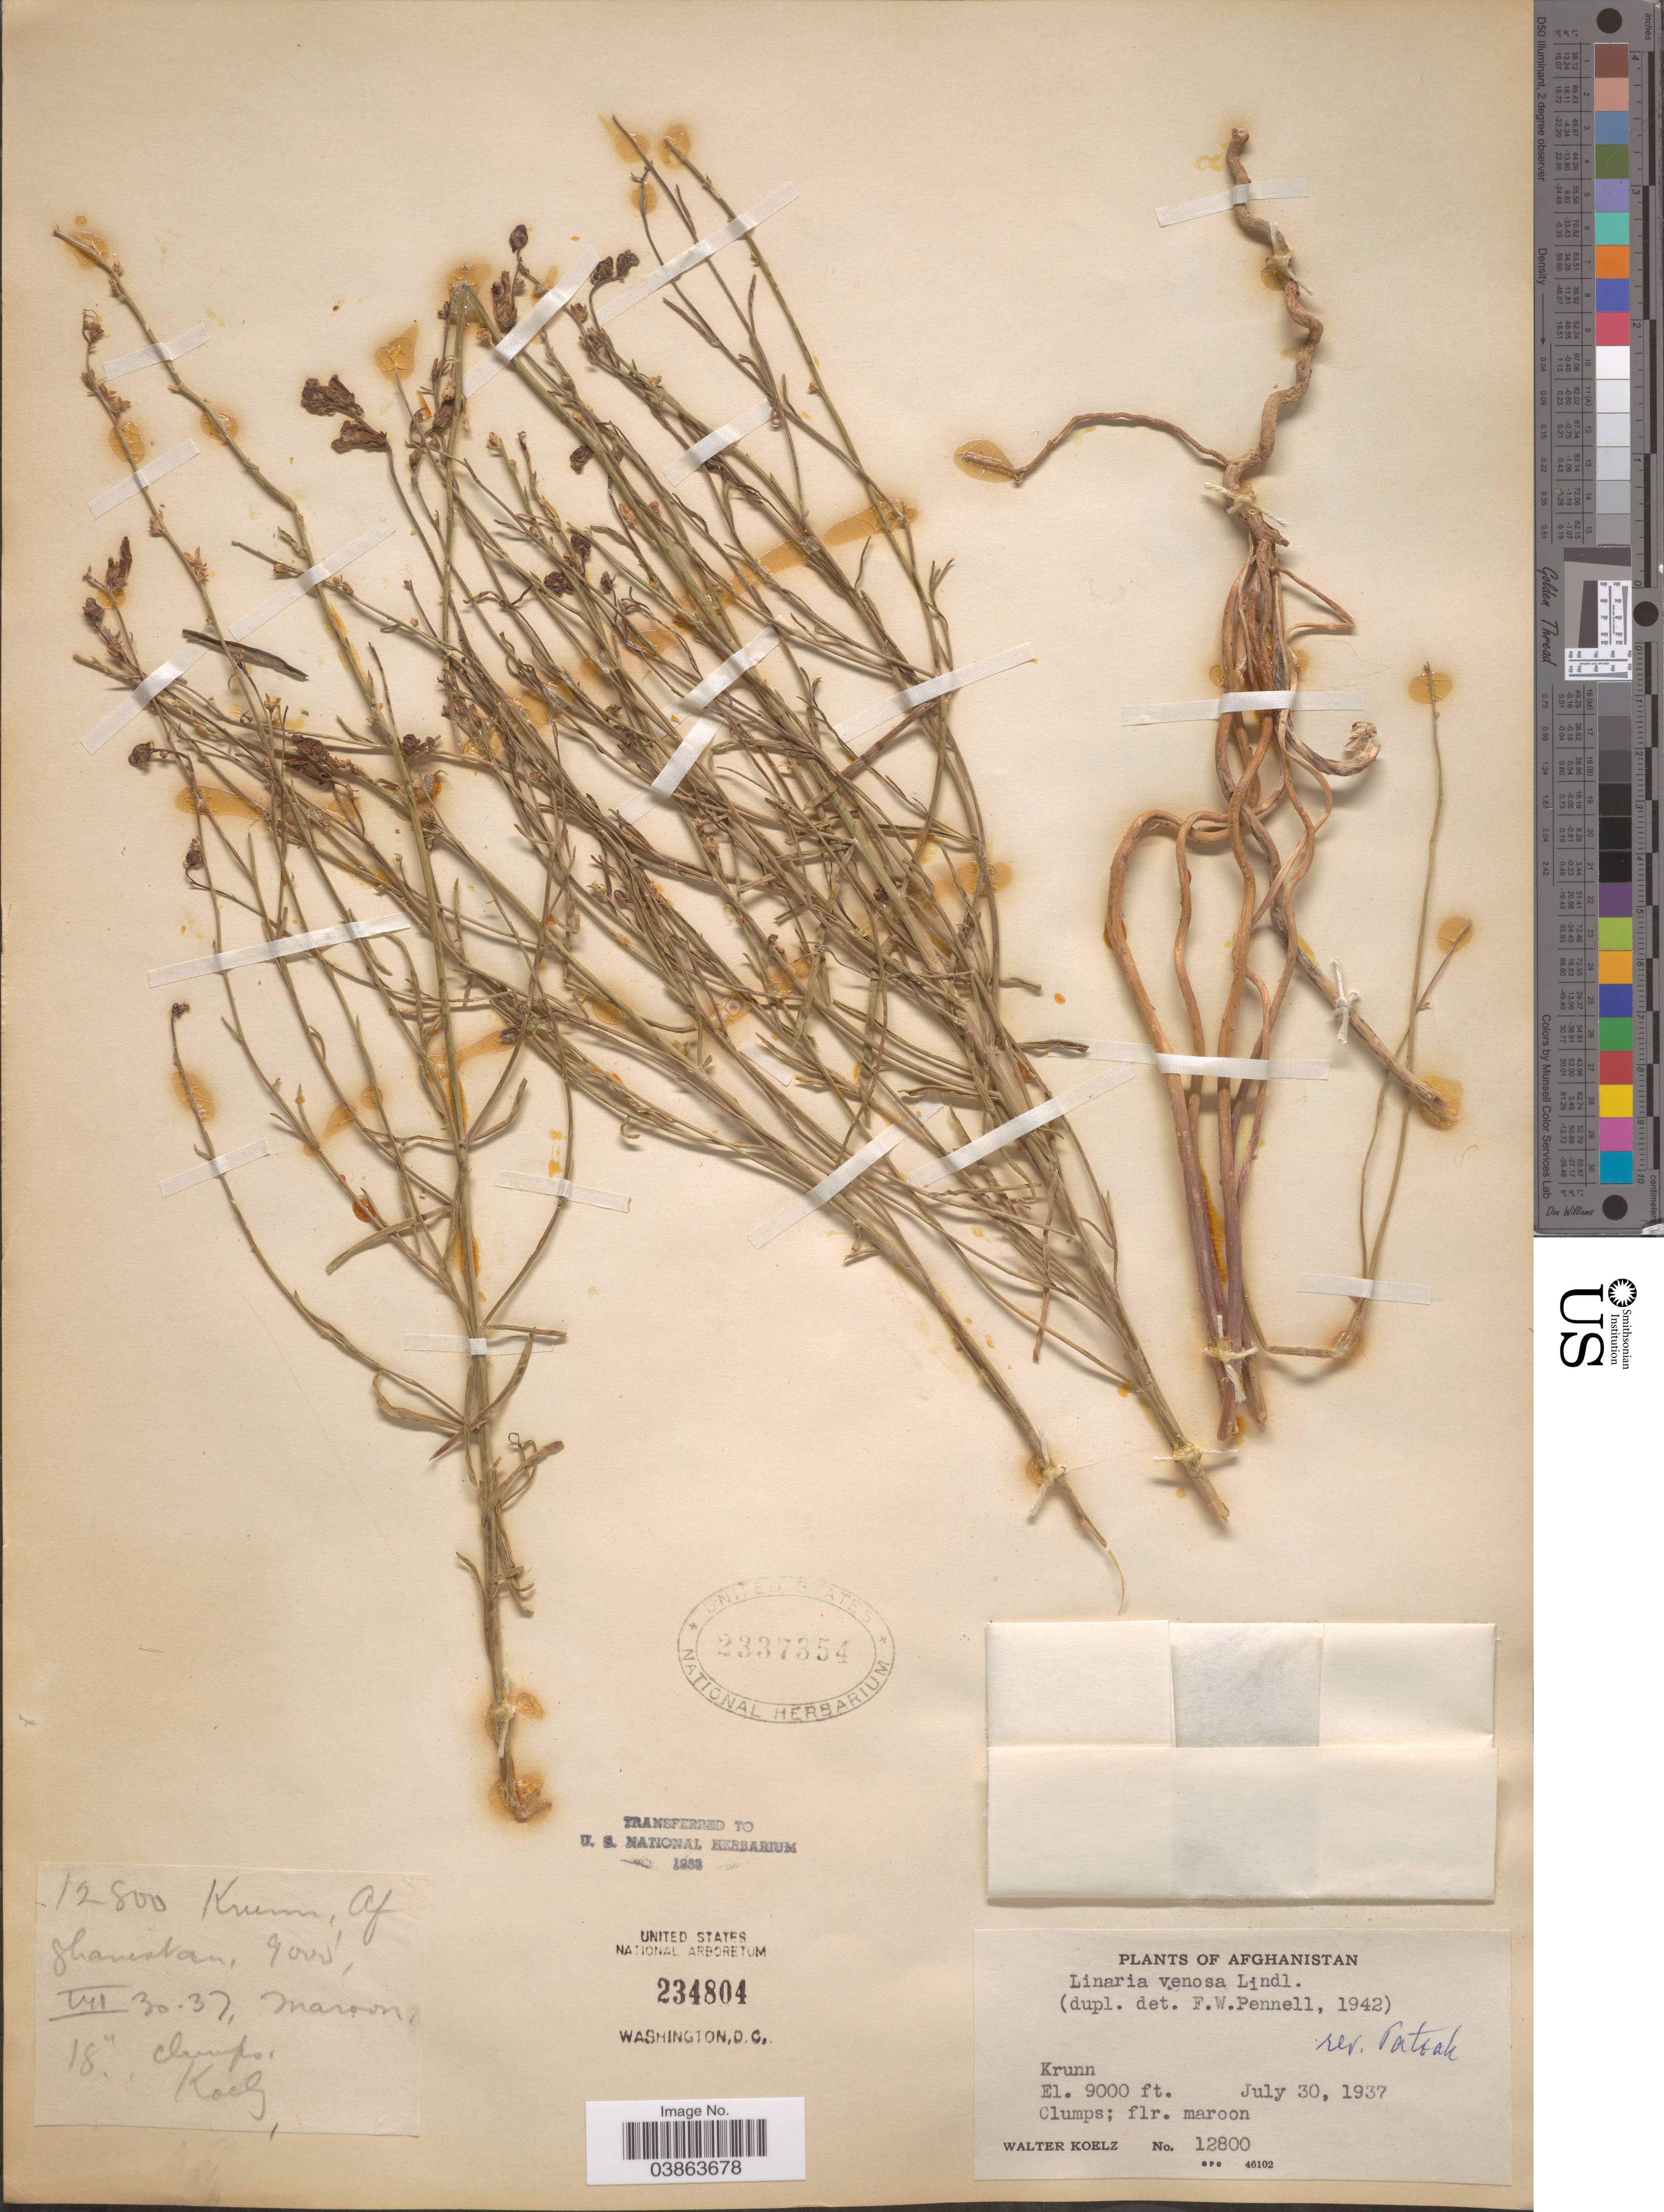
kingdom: Plantae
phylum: Tracheophyta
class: Magnoliopsida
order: Lamiales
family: Plantaginaceae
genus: Linaria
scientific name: Linaria venosa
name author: Lindl.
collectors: W. N. Koelz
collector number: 12800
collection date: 1937-07-30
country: Afghanistan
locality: Krunn.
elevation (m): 2743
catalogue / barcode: US 2337354